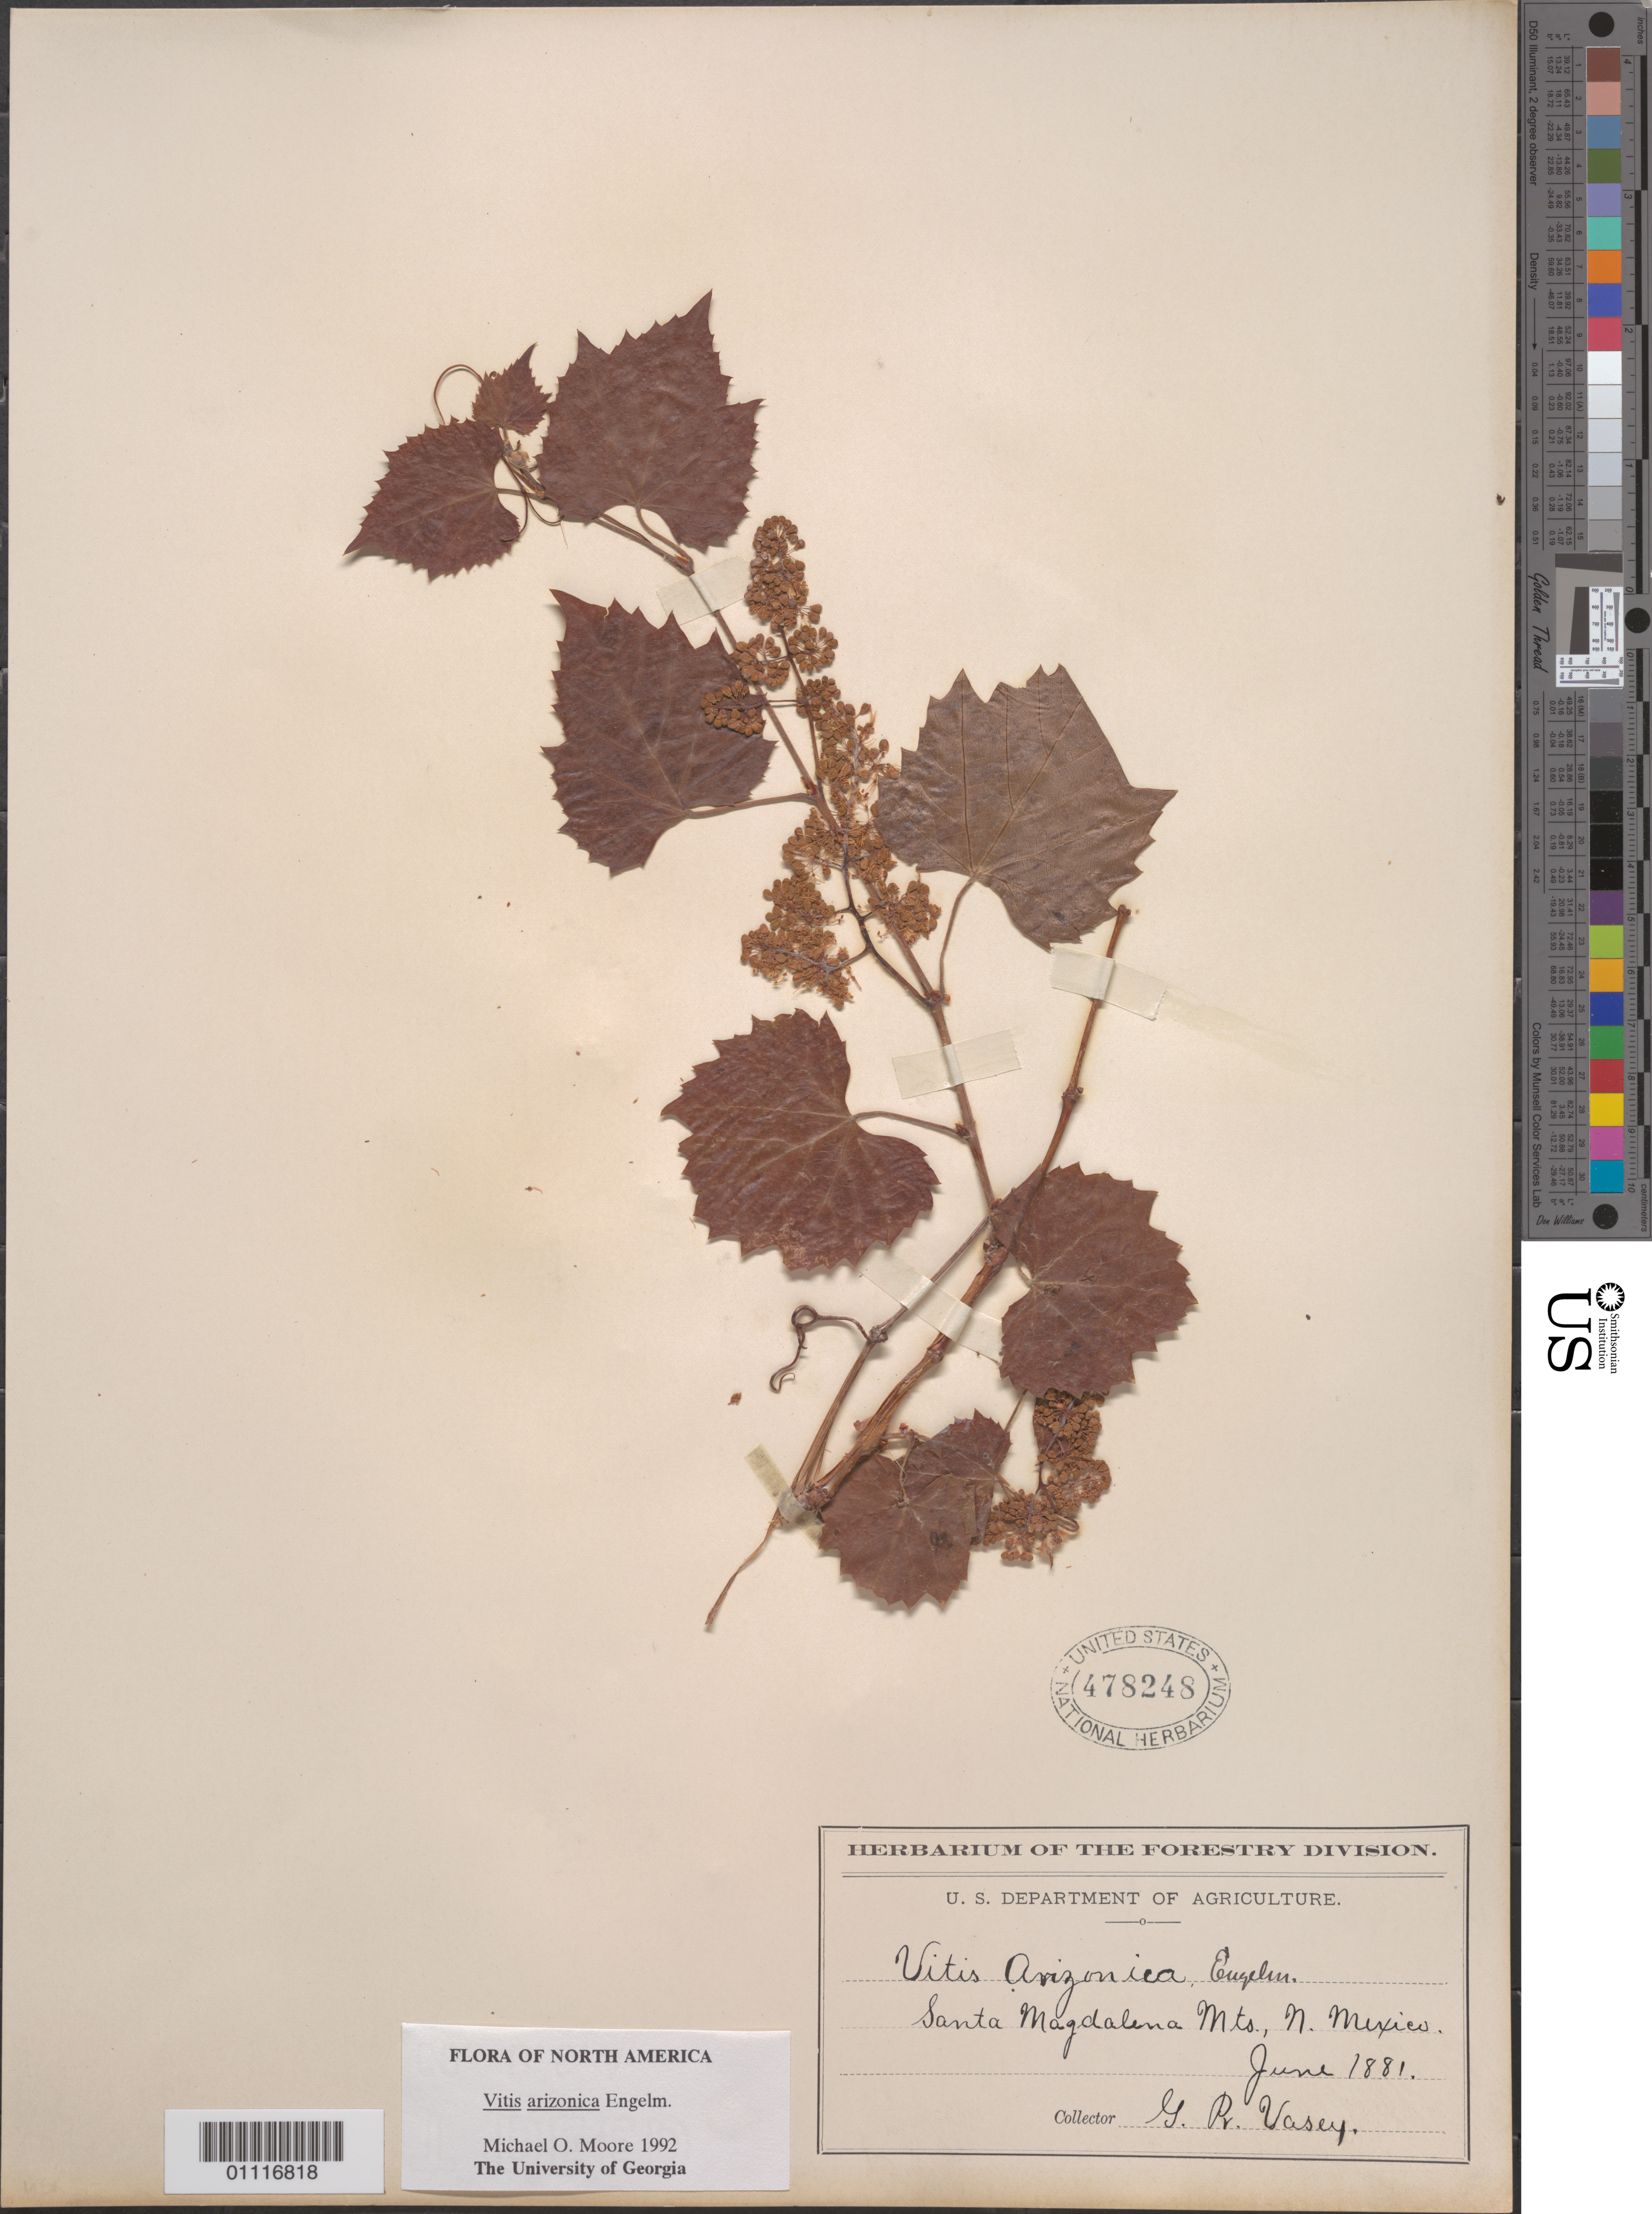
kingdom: Plantae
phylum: Tracheophyta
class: Magnoliopsida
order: Vitales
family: Vitaceae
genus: Vitis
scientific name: Vitis arizonica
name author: Engelm.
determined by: Moore, M. O.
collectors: G. R. Vasey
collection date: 1881-06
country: United States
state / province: New Mexico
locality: Santa Magdalena Mts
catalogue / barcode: US 478248